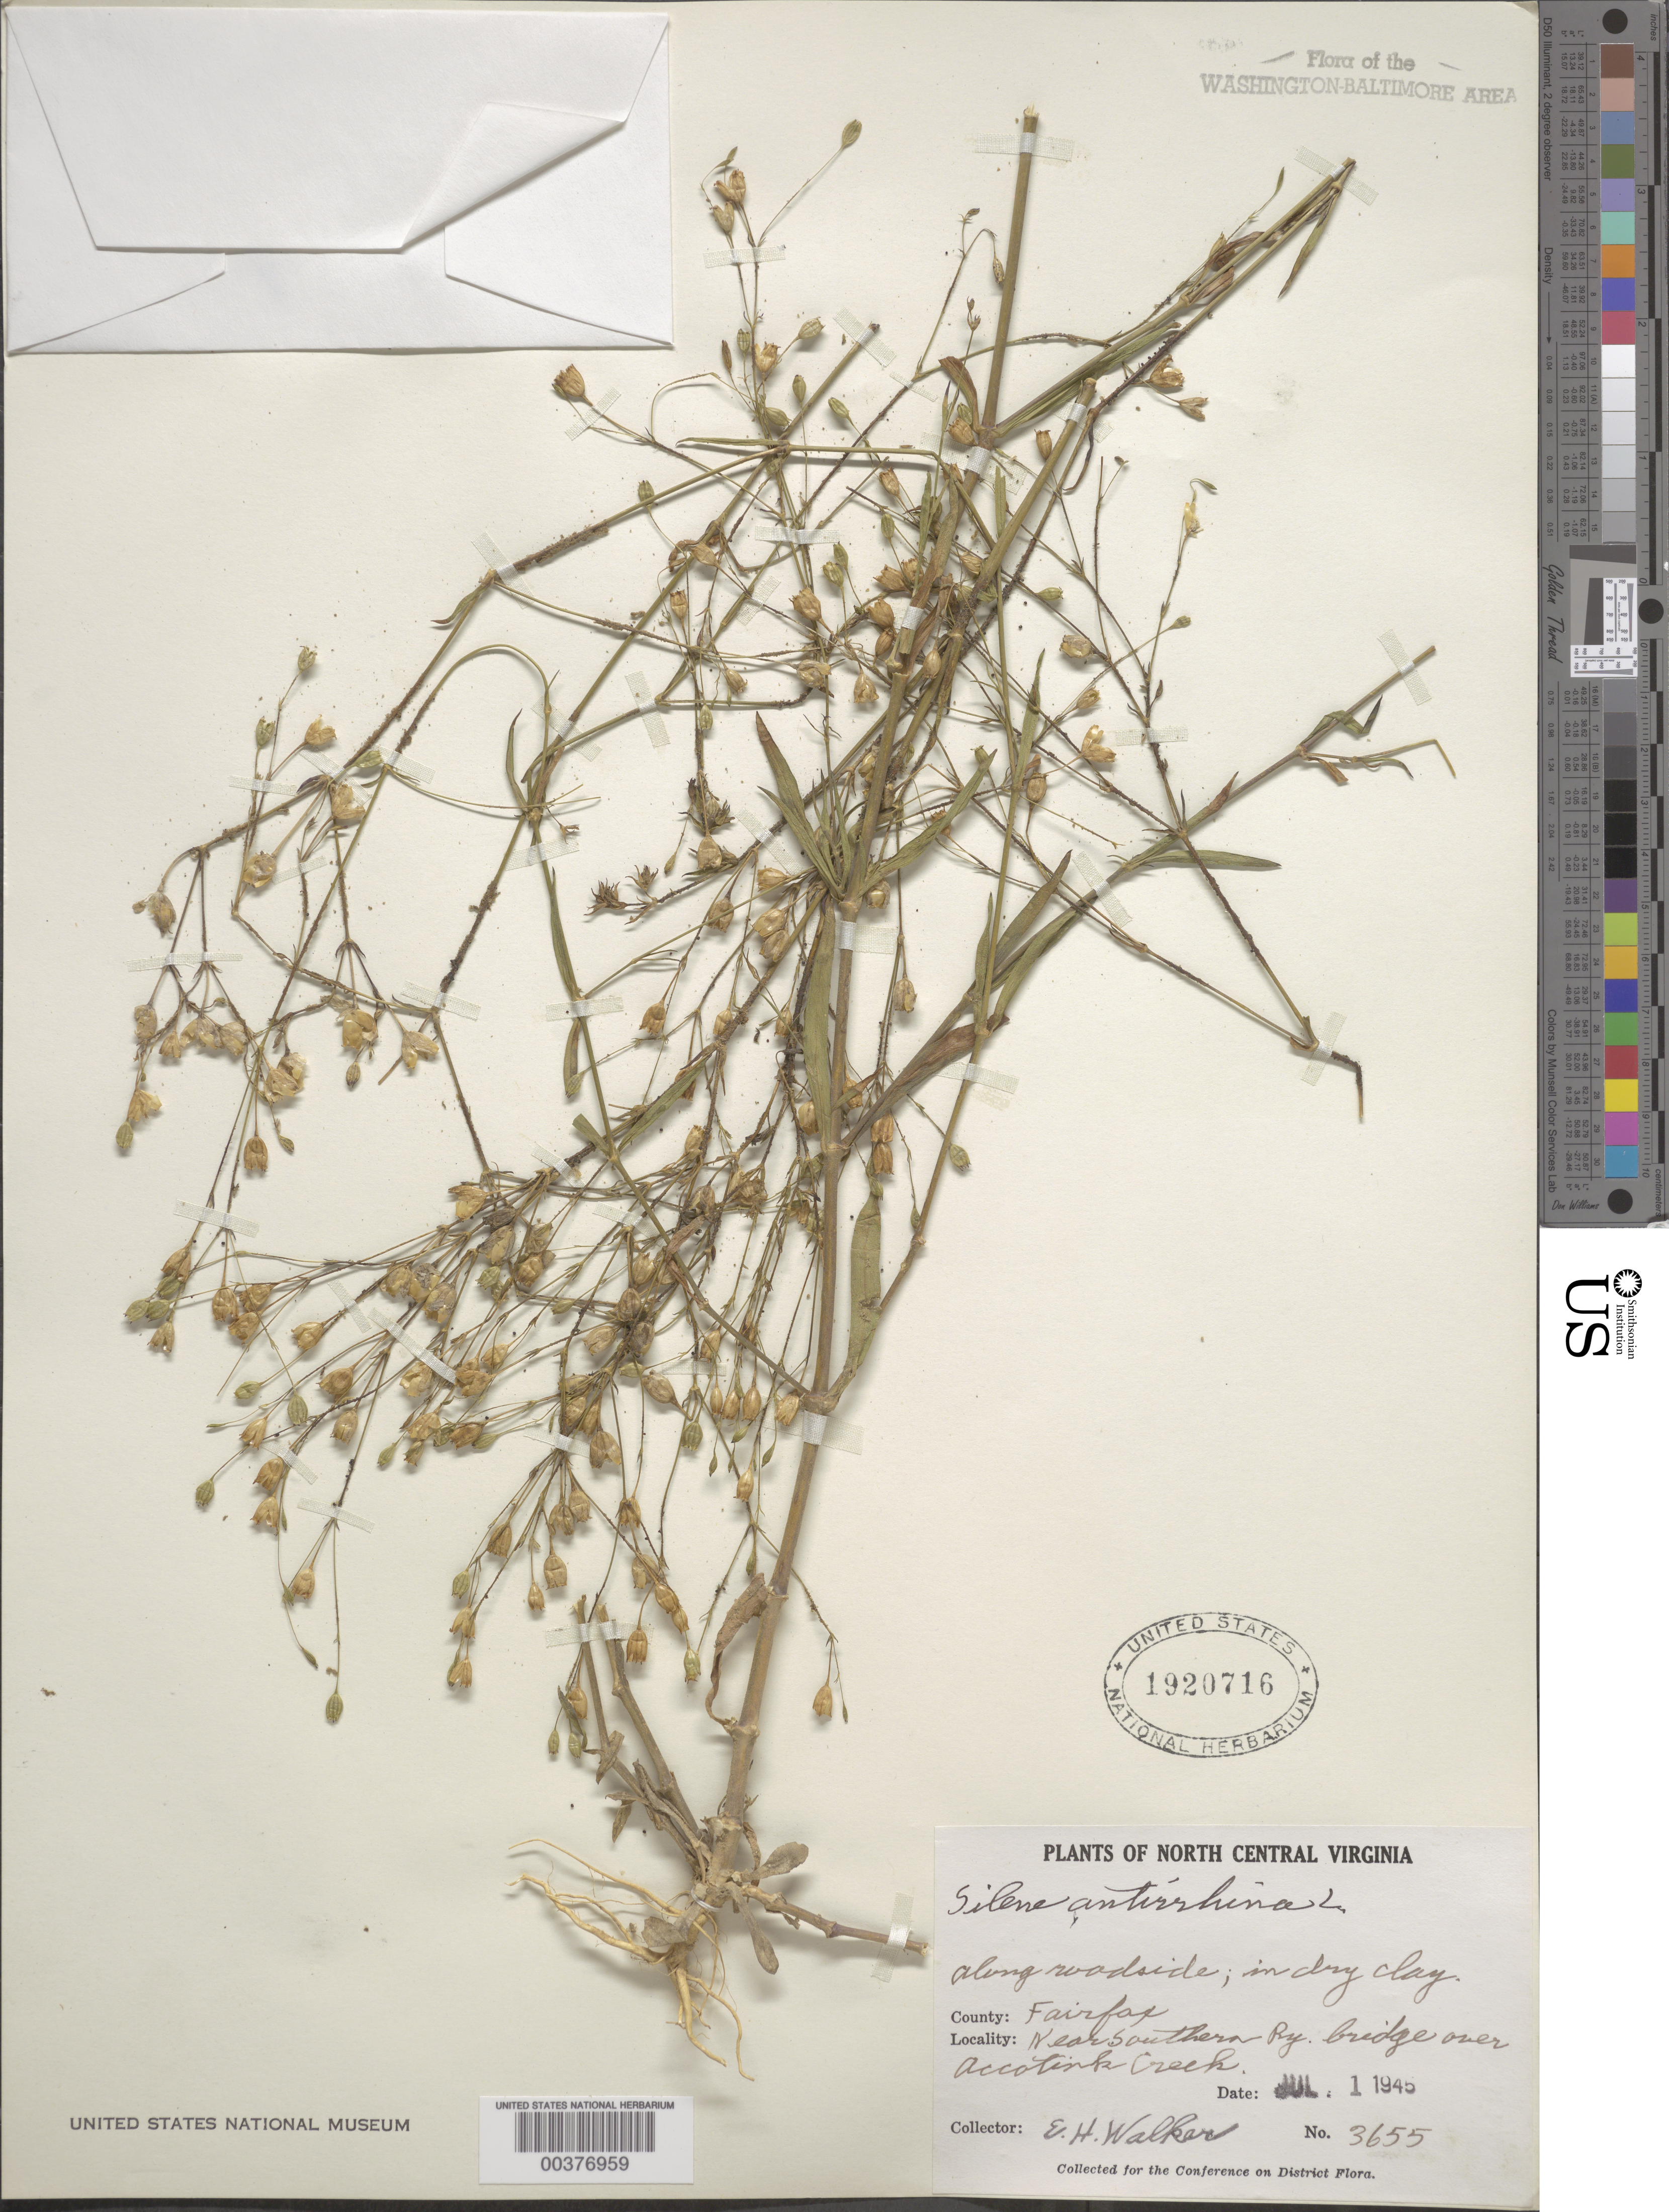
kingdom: Plantae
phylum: Tracheophyta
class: Magnoliopsida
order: Caryophyllales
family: Caryophyllaceae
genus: Silene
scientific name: Silene antirrhina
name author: L.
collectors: E. H. Walker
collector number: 3655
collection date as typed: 01 Jul 1945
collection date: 1945-07-01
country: United States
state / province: Virginia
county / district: Fairfax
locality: Southern Railroad Bridge over Accotink Creek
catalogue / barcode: US 1920716